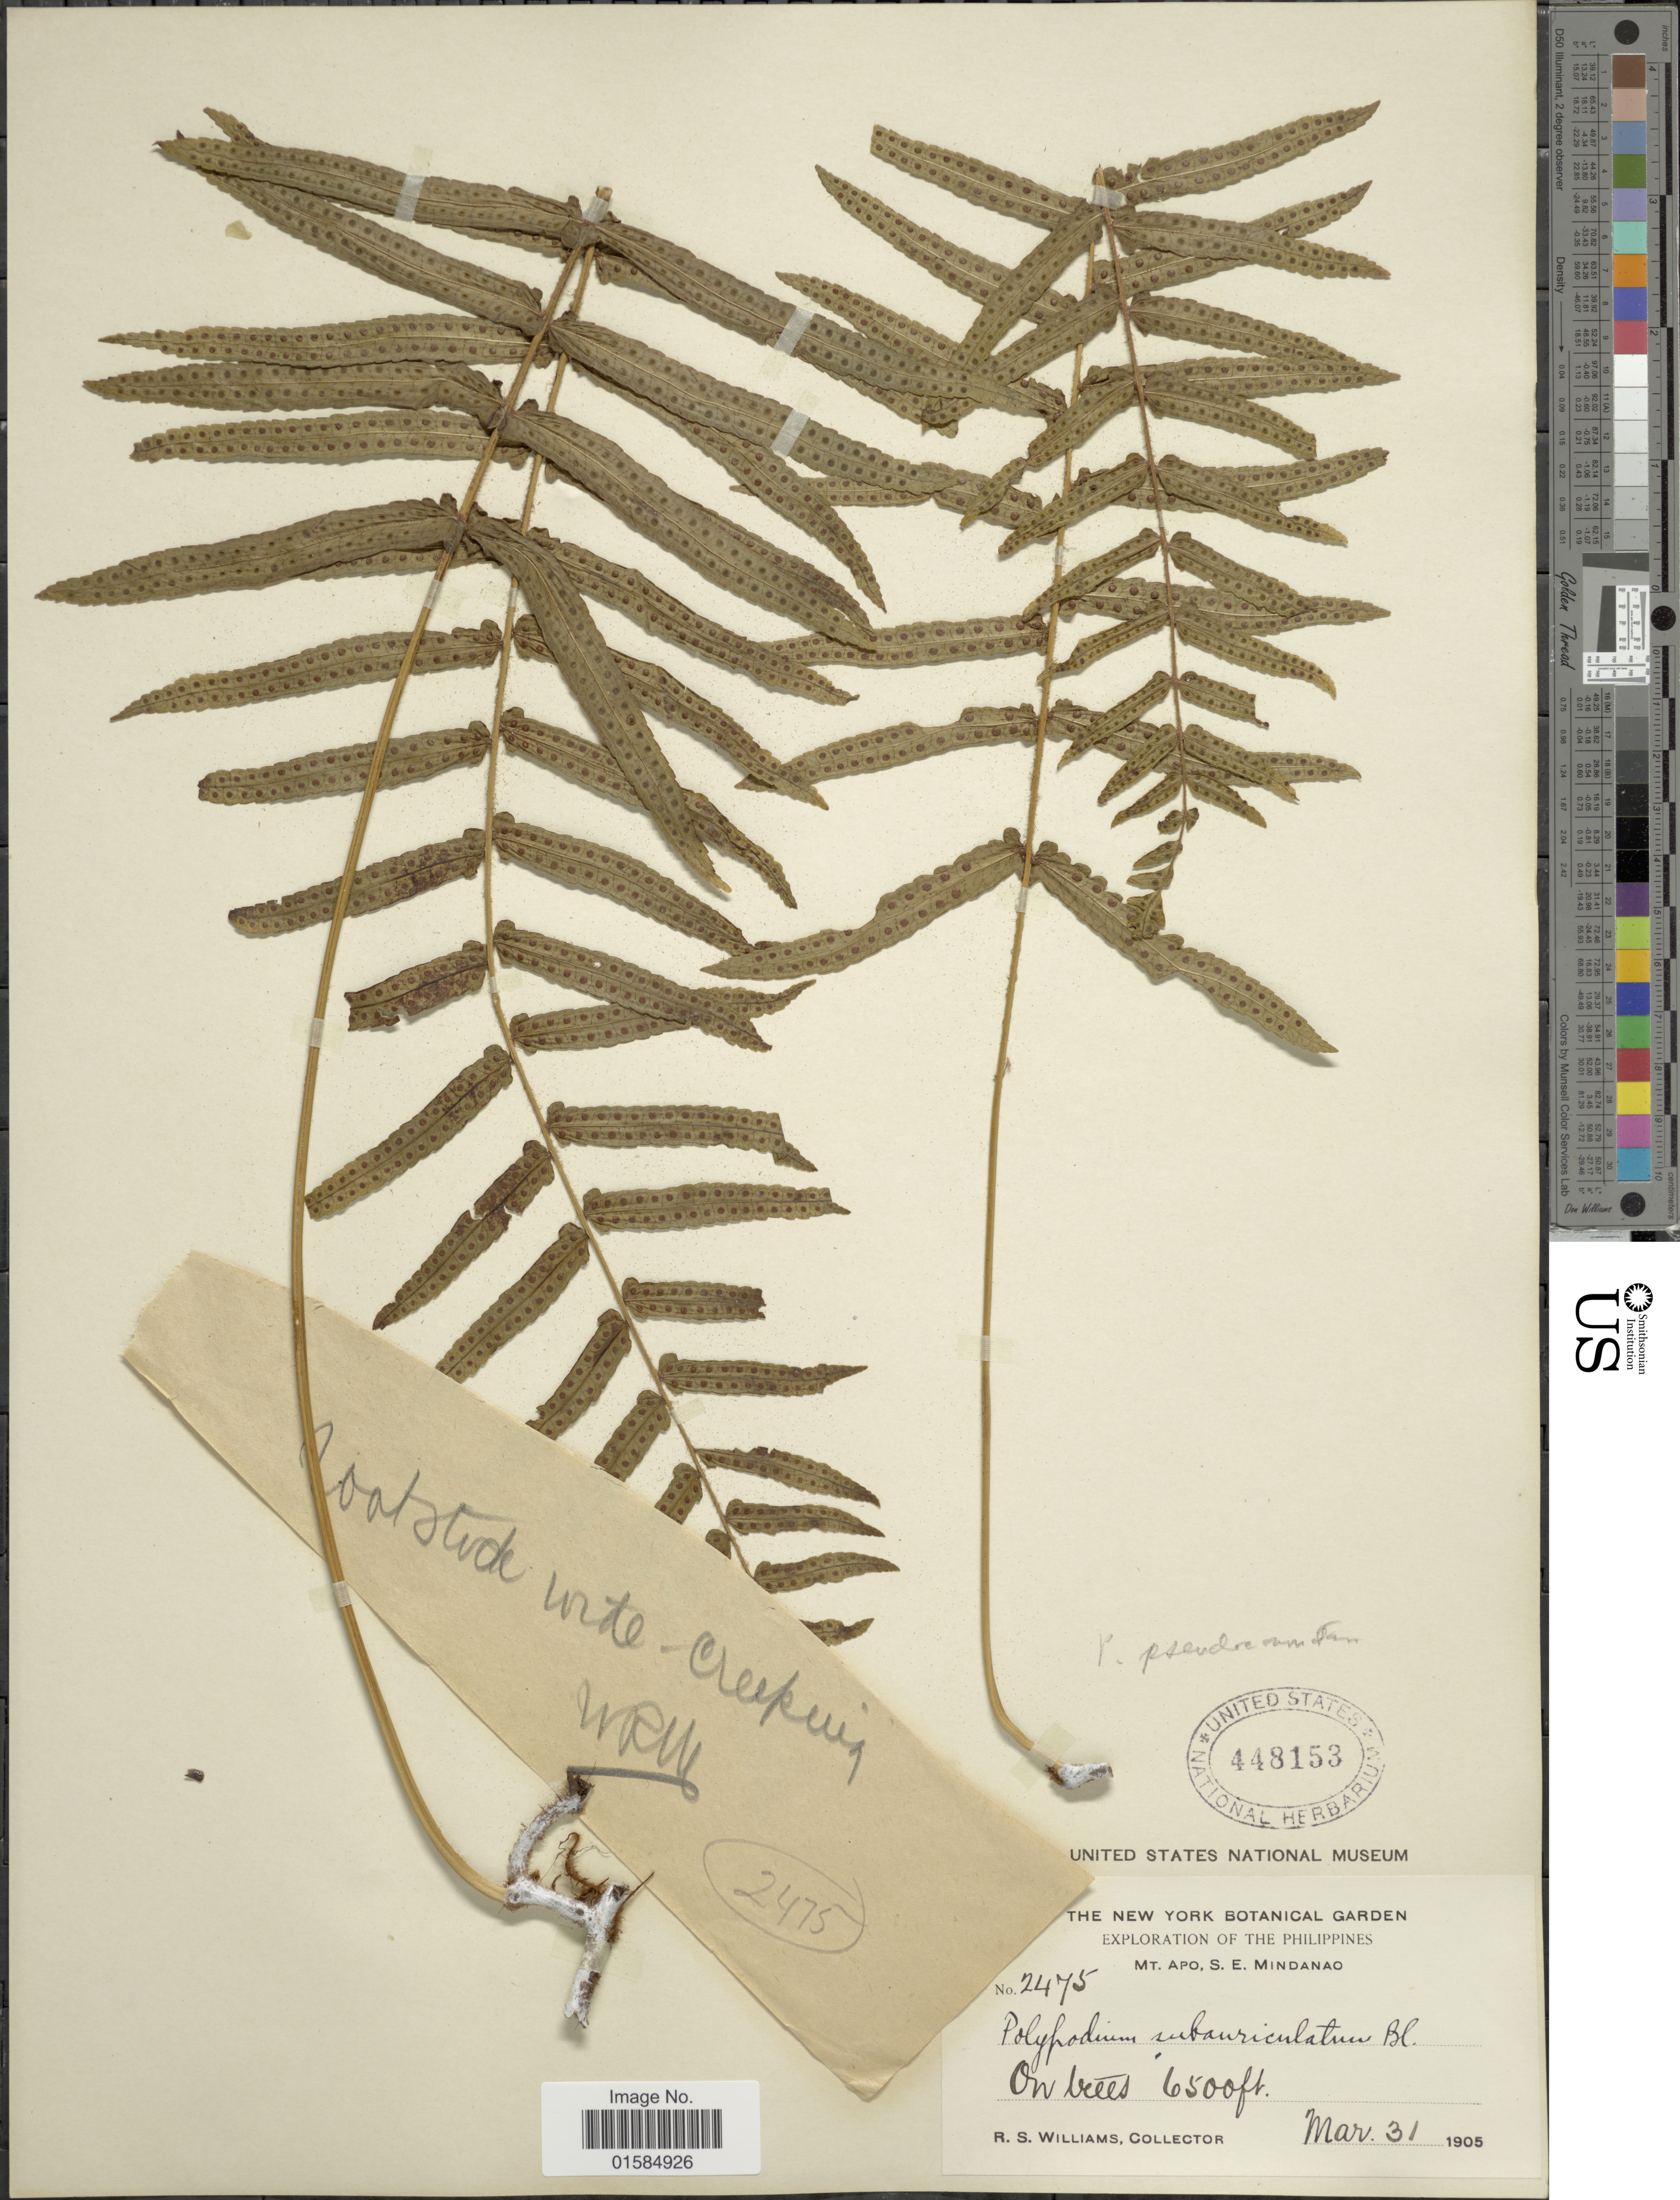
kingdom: Plantae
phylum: Tracheophyta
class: Polypodiopsida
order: Polypodiales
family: Polypodiaceae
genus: Goniophlebium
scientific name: Goniophlebium subauriculatum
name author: (Blume) C. Presl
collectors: R. S. Williams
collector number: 2475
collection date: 1905-03-31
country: Philippines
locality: Mt. Apo, S. E. Mindanao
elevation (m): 1981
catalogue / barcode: US 448153